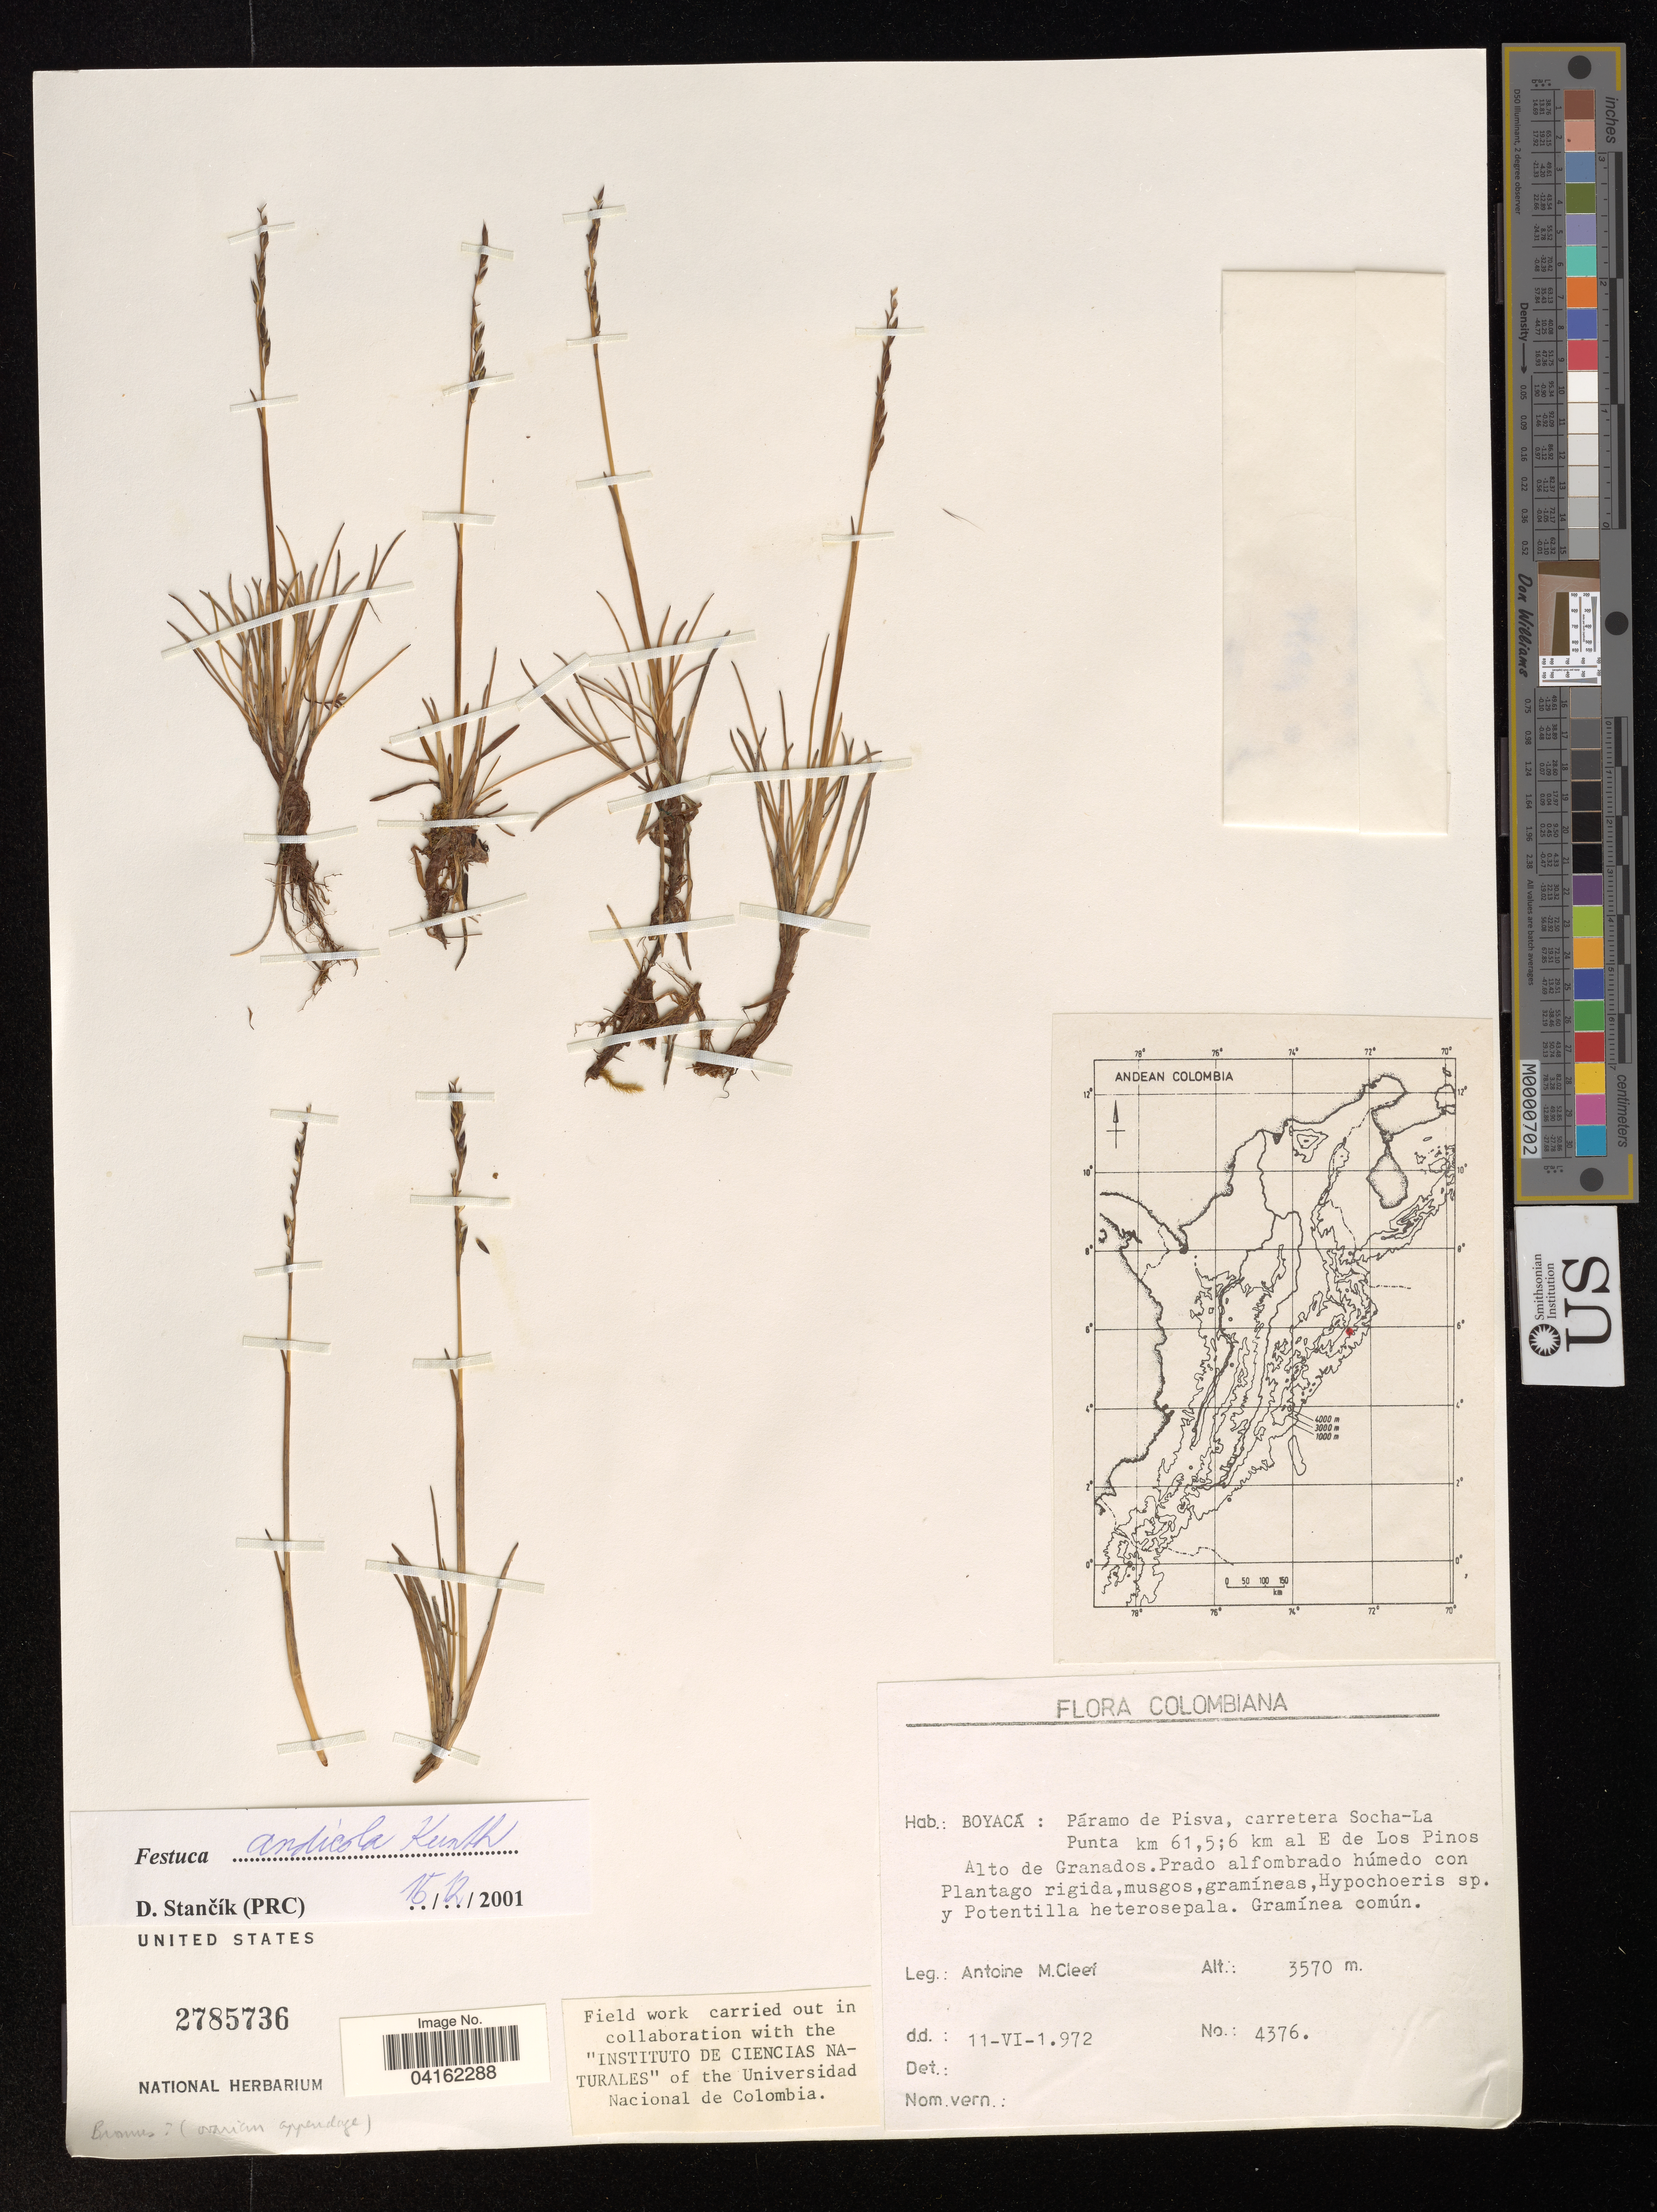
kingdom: Plantae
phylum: Tracheophyta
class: Liliopsida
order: Poales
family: Poaceae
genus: Festuca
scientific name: Festuca andicola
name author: Kunth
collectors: A. M. Cleef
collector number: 4376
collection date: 1972-06-11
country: Colombia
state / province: Boyacá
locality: Páramo de Pisva, carretera Socha-La Punta km 61, 5;6 km al E de Los Pinos. Alto de Granados.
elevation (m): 3570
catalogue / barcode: US 2785736